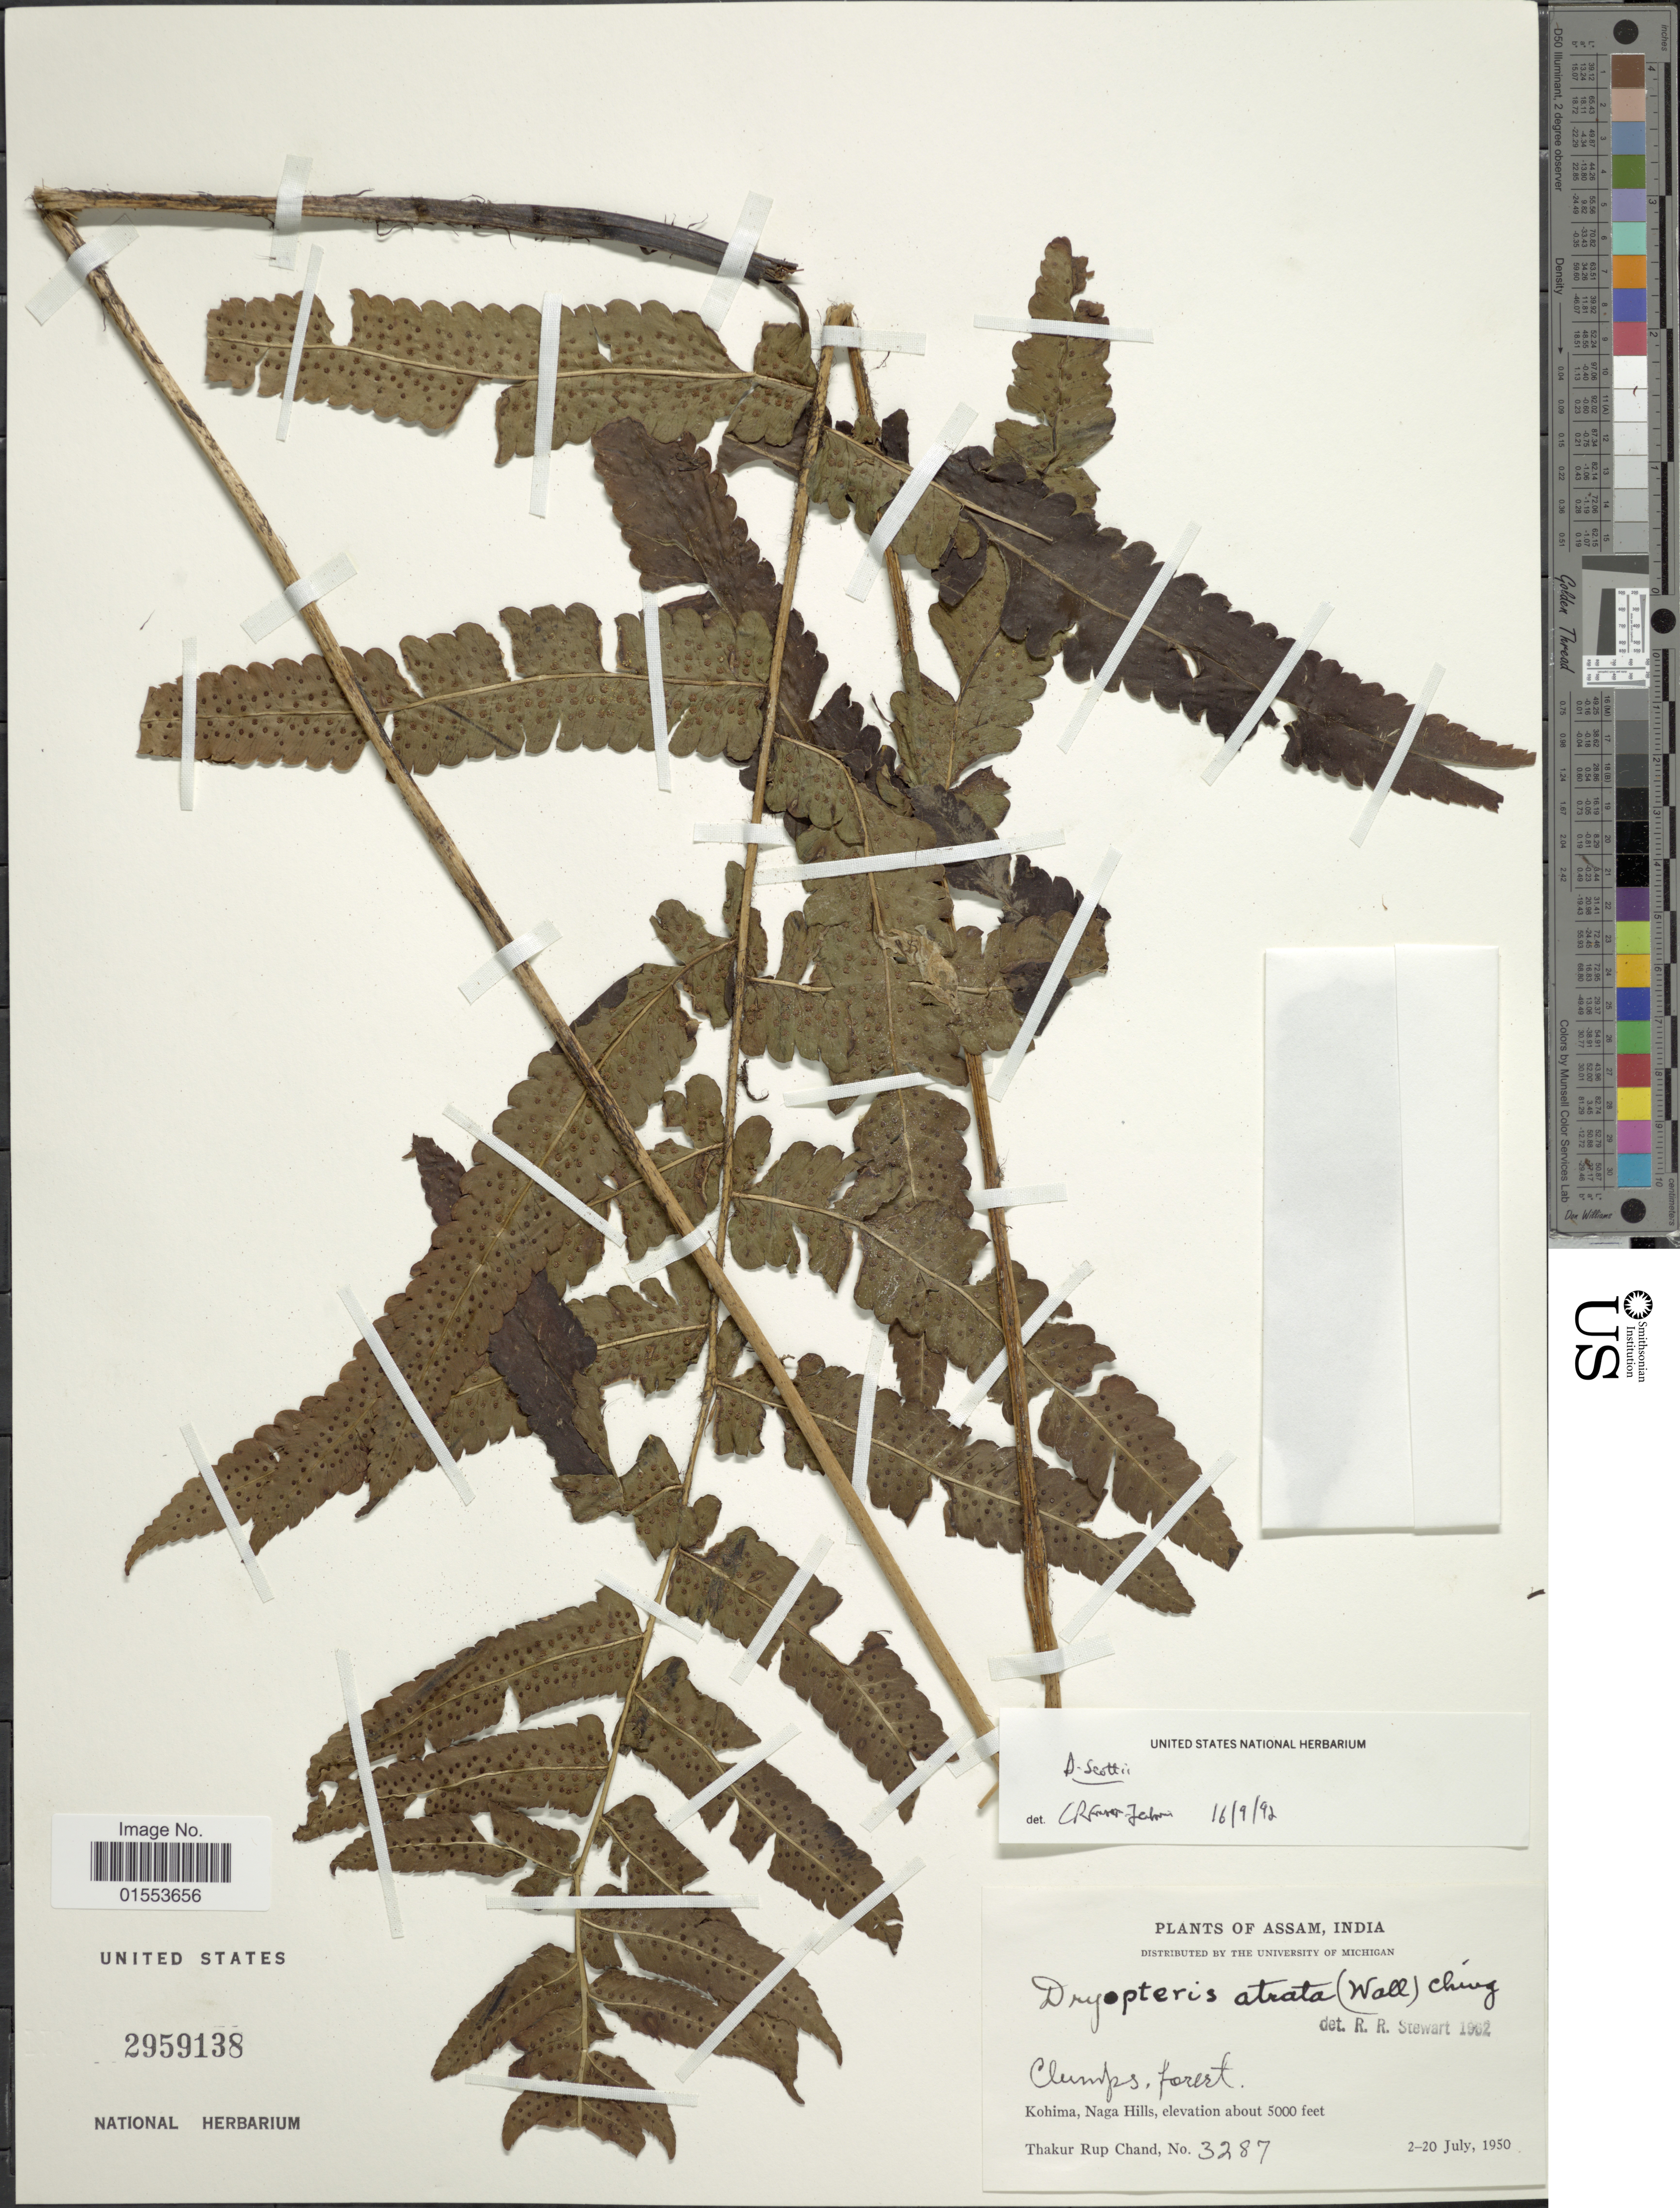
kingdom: Plantae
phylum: Tracheophyta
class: Polypodiopsida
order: Polypodiales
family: Dryopteridaceae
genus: Dryopteris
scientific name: Dryopteris atrata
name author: (Wall. ex Kunze) Ching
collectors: T. R. Chand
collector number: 3287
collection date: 1950-07-02/1950-07-20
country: India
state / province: Nagaland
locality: Assam, India. Kohima. Naga Hills.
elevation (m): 1524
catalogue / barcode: US 2959138